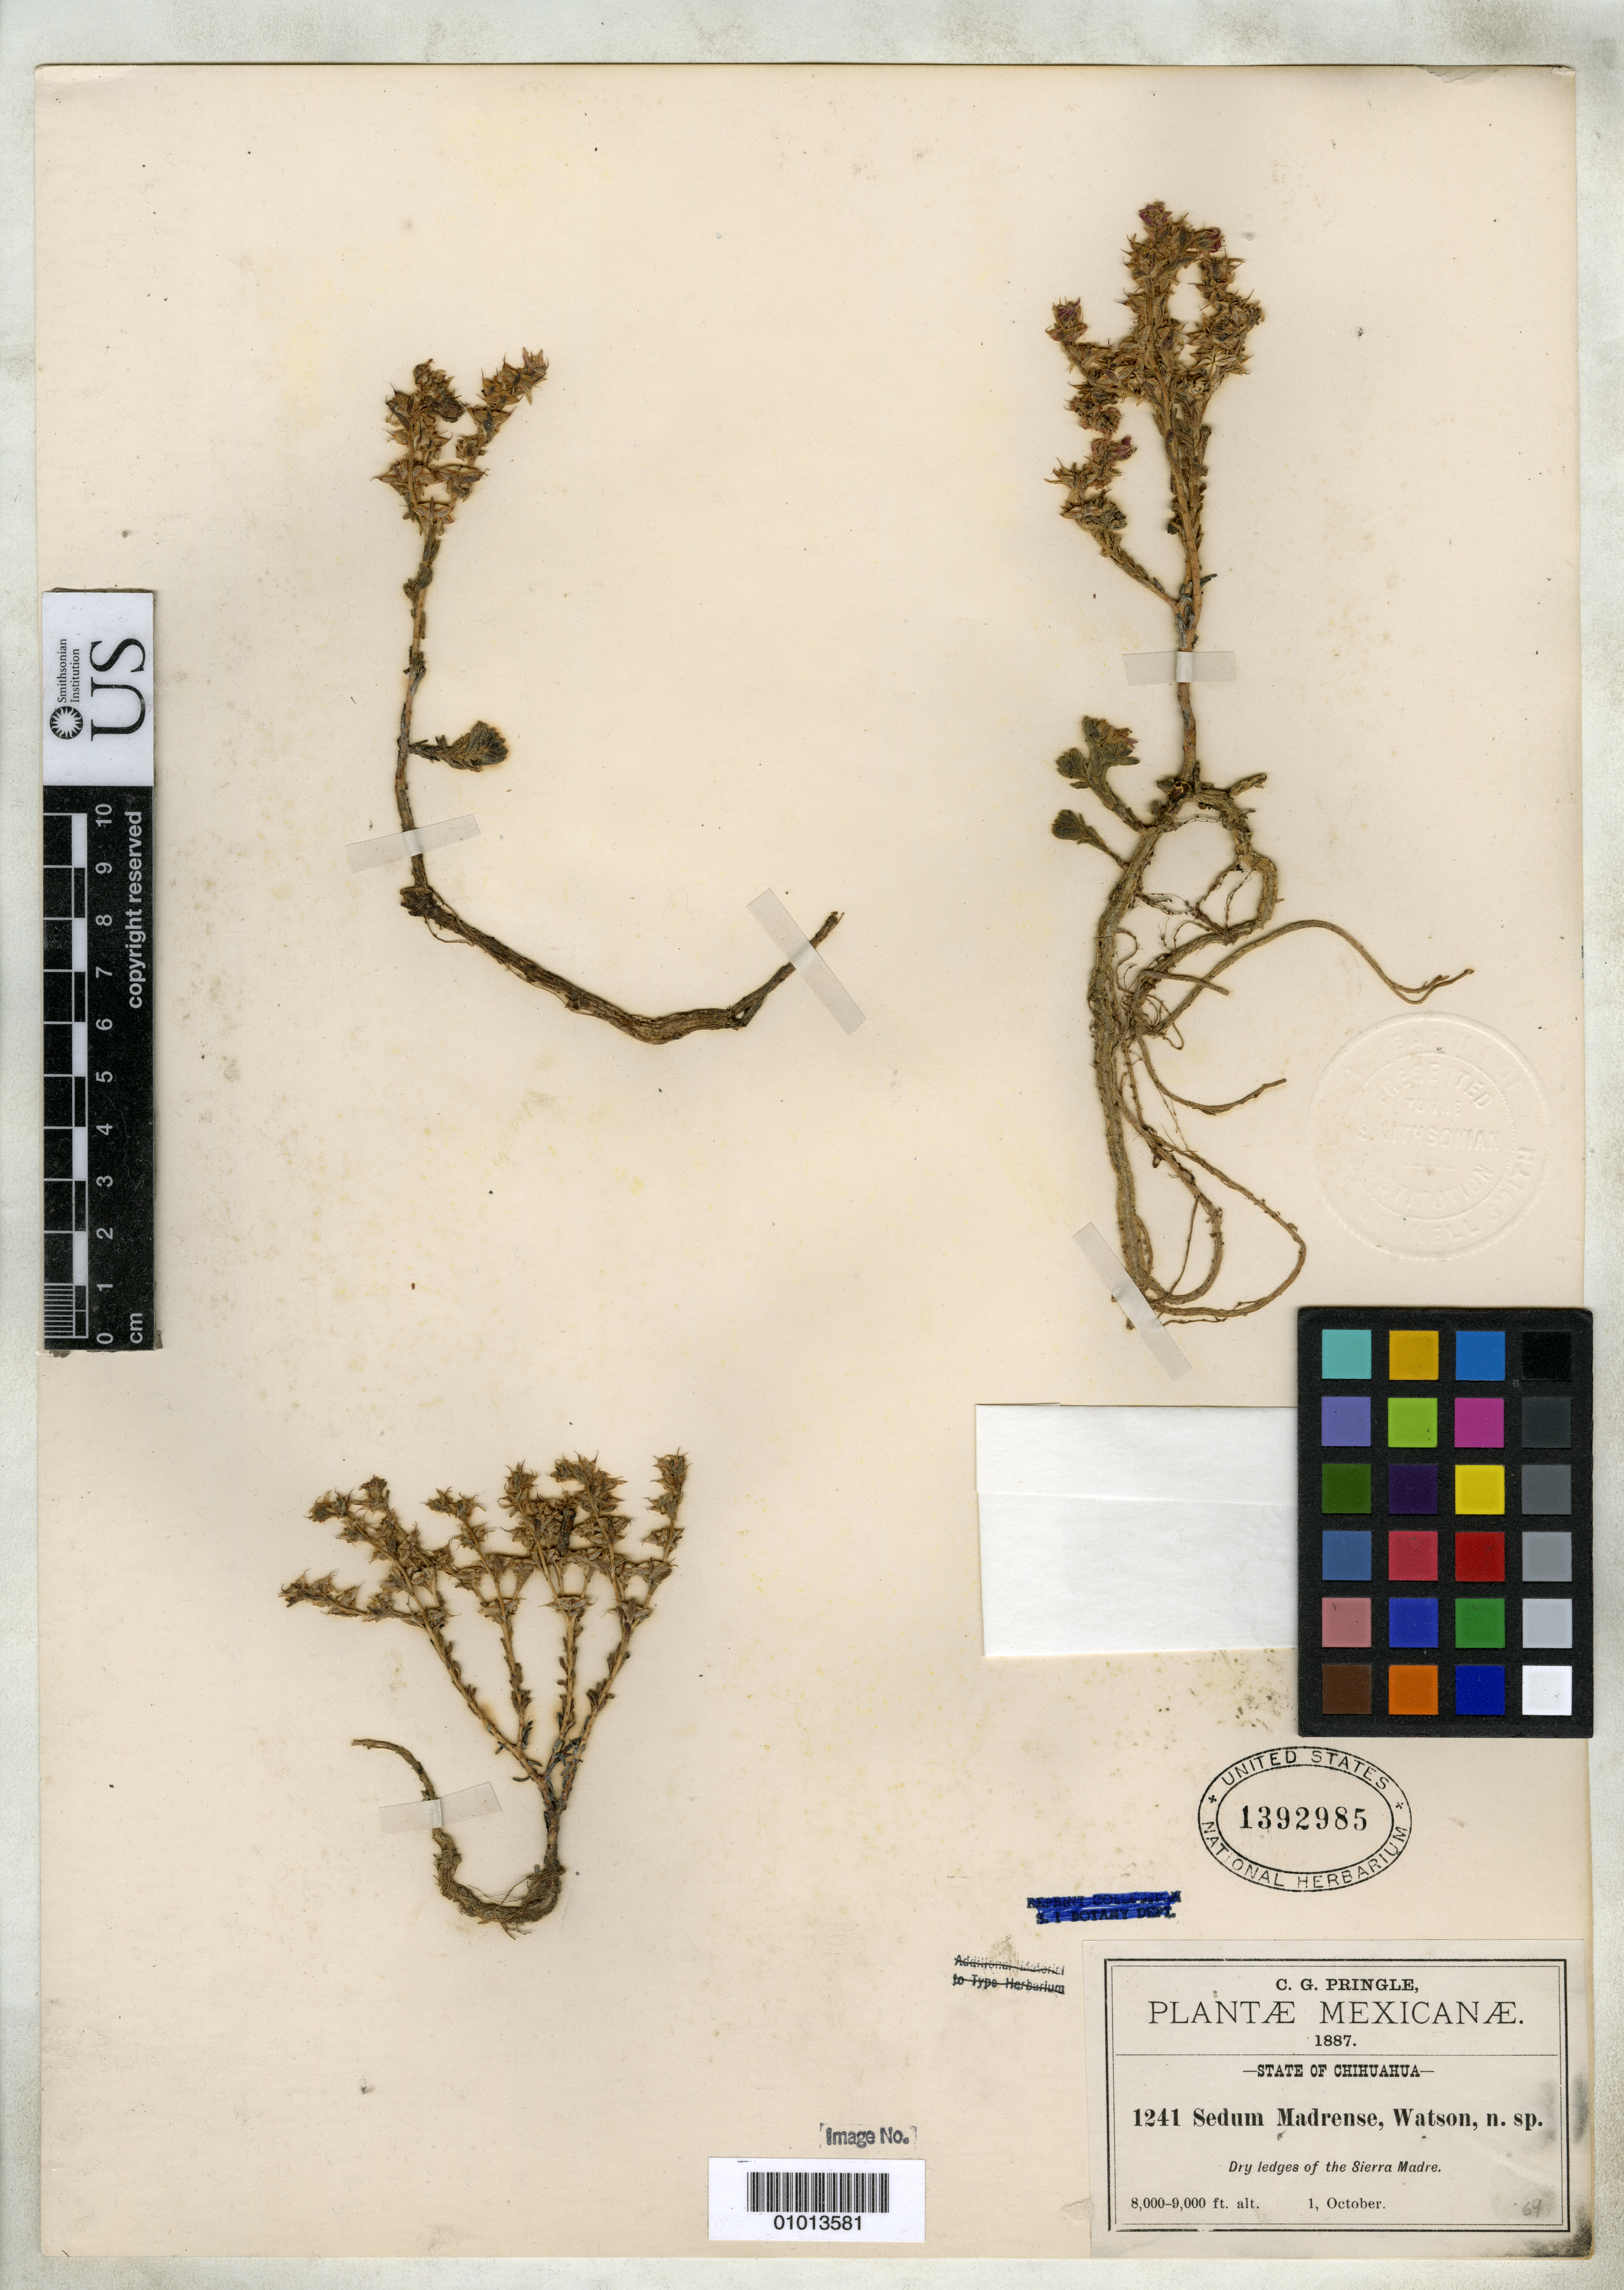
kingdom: Plantae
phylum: Tracheophyta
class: Magnoliopsida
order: Saxifragales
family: Crassulaceae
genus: Sedum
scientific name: Sedum madrense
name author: S. Watson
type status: Isotype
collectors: C. G. Pringle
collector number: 1241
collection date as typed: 01 Oct 1887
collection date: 1887-10-01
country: Mexico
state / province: Chihuahua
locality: Dry ledges of the Sierra Madre.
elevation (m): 2438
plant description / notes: Specimen ex John Donnell Smith herbarium.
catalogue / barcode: US 1392985